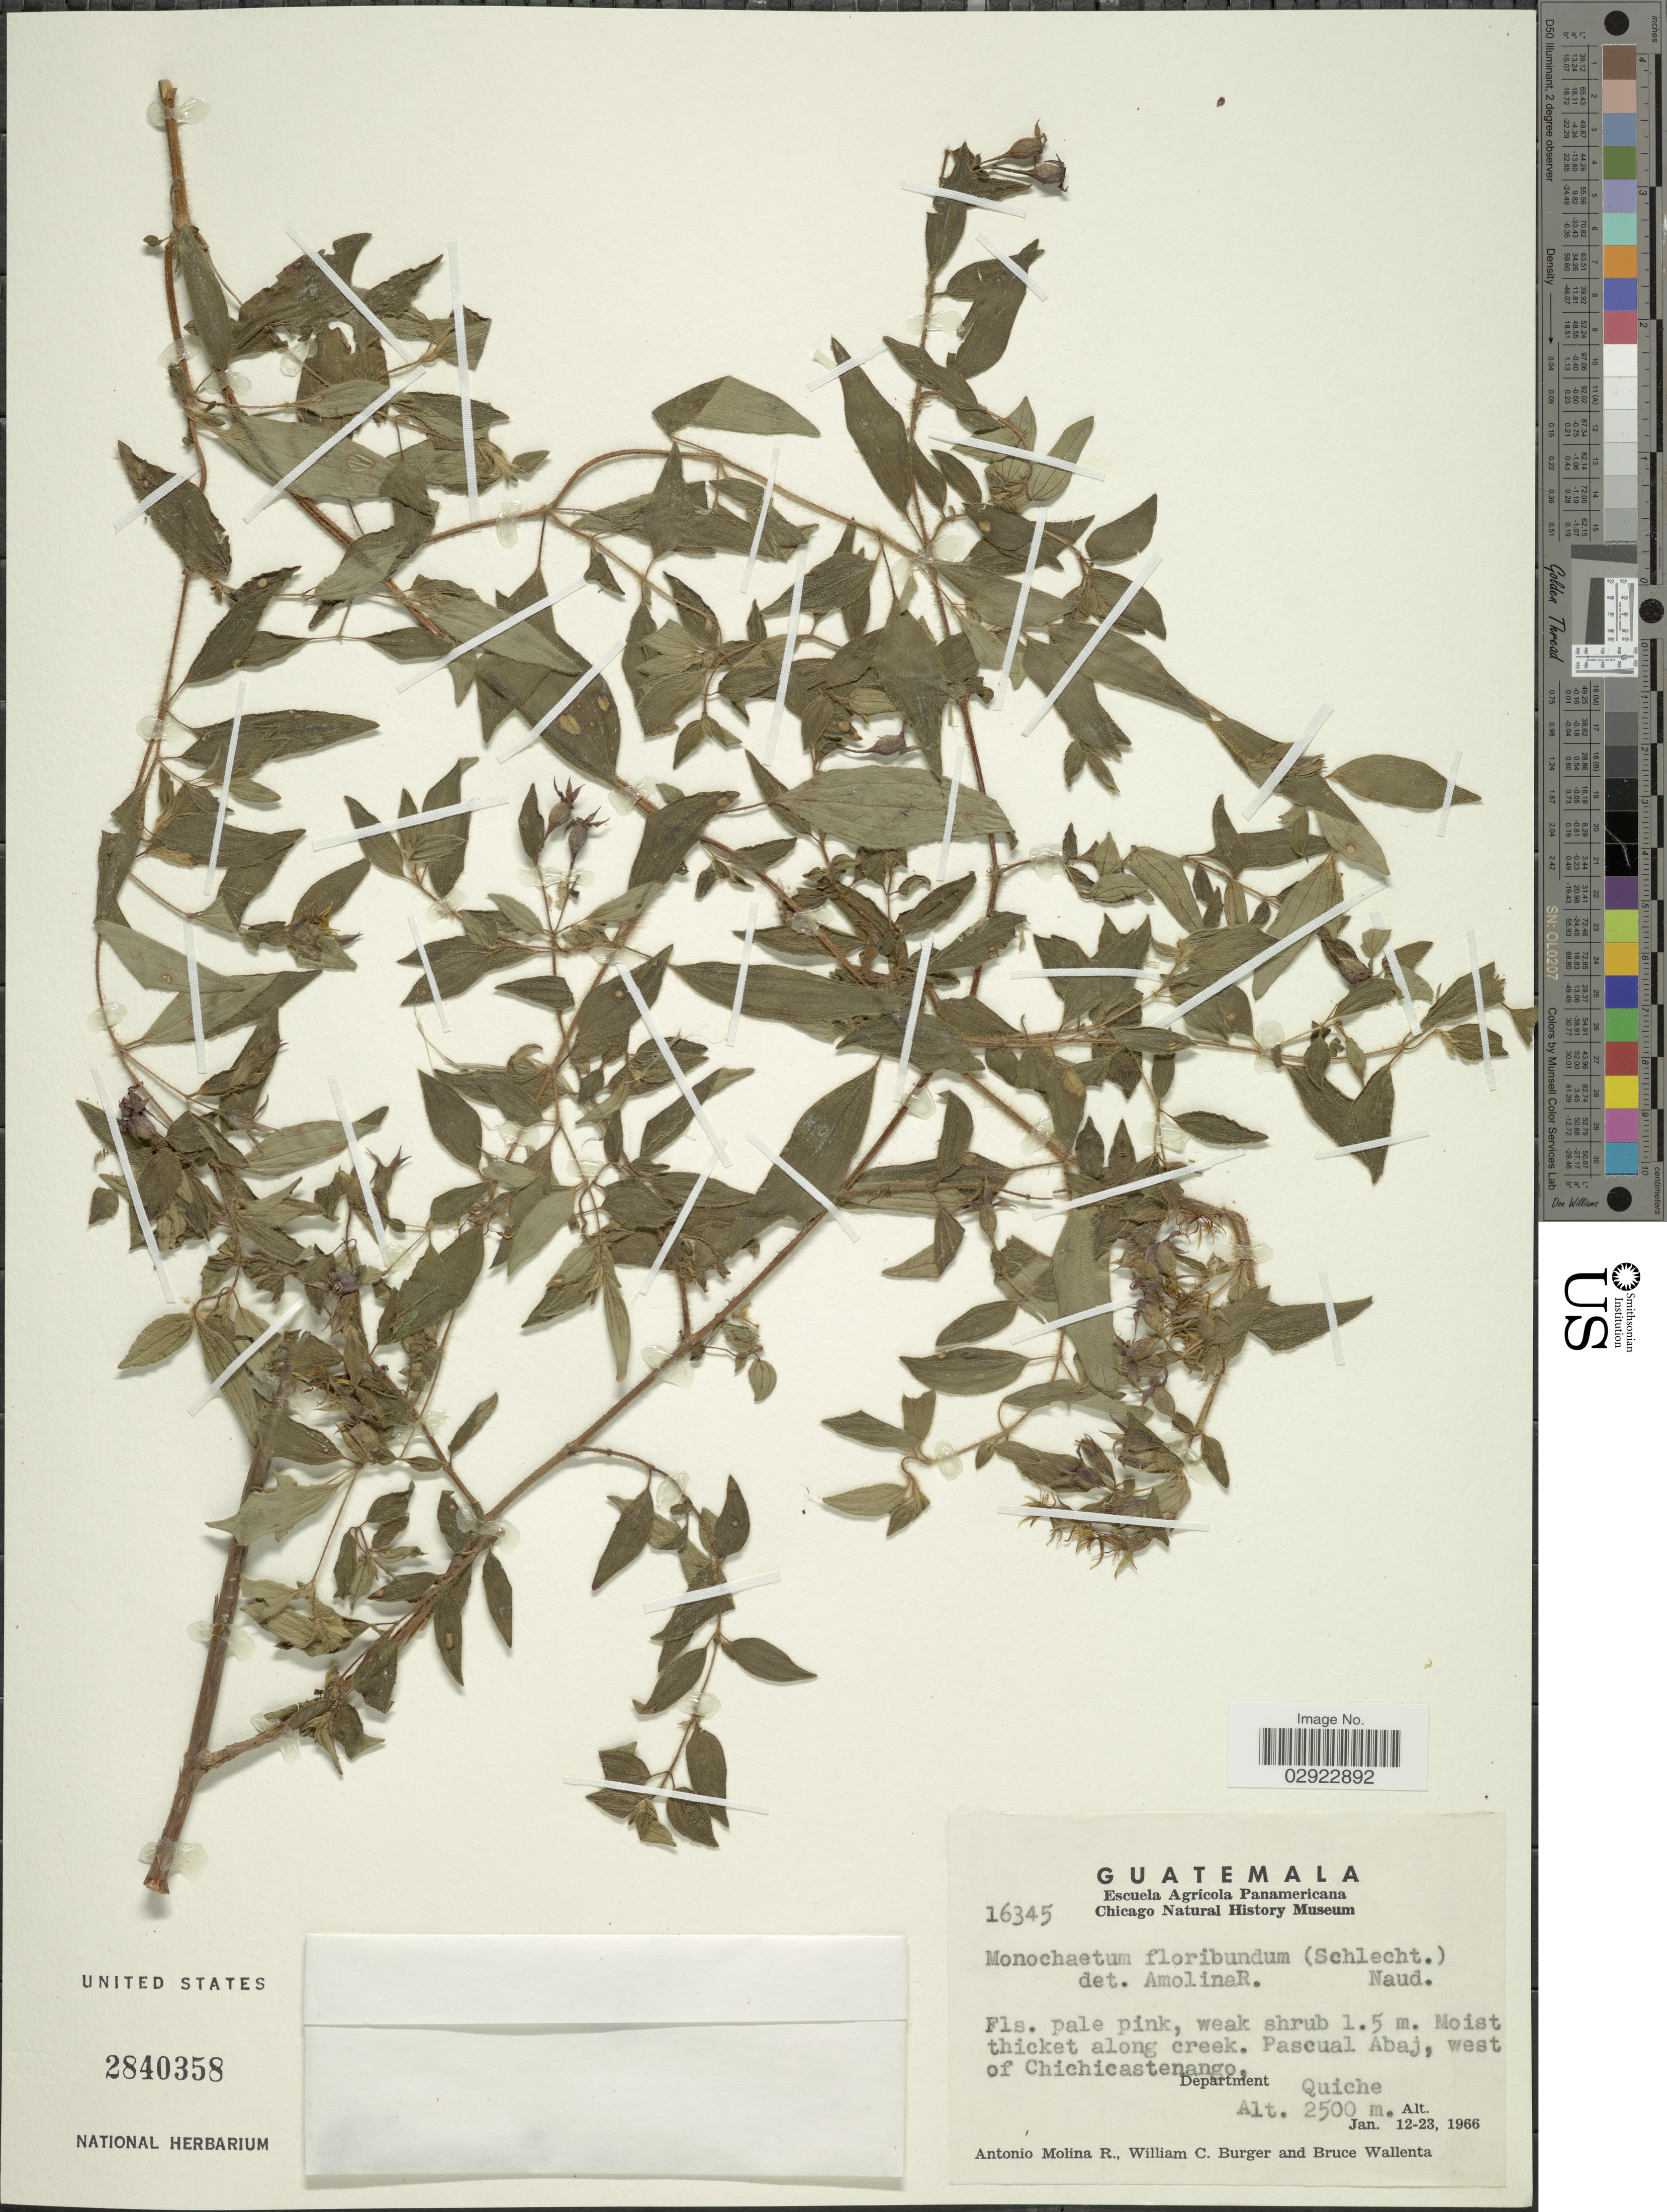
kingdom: Plantae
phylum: Tracheophyta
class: Magnoliopsida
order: Myrtales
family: Melastomataceae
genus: Monochaetum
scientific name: Monochaetum floribundum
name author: (Schltdl.) Naudin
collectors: A. Molina R., W. Burger & B. Wallenta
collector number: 16345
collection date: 1966-01-12/1966-01-23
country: Guatemala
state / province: El Quiché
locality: Pascual Abaj, west of Chichicastenango, Department Quiche.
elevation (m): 2500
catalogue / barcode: US 2840358